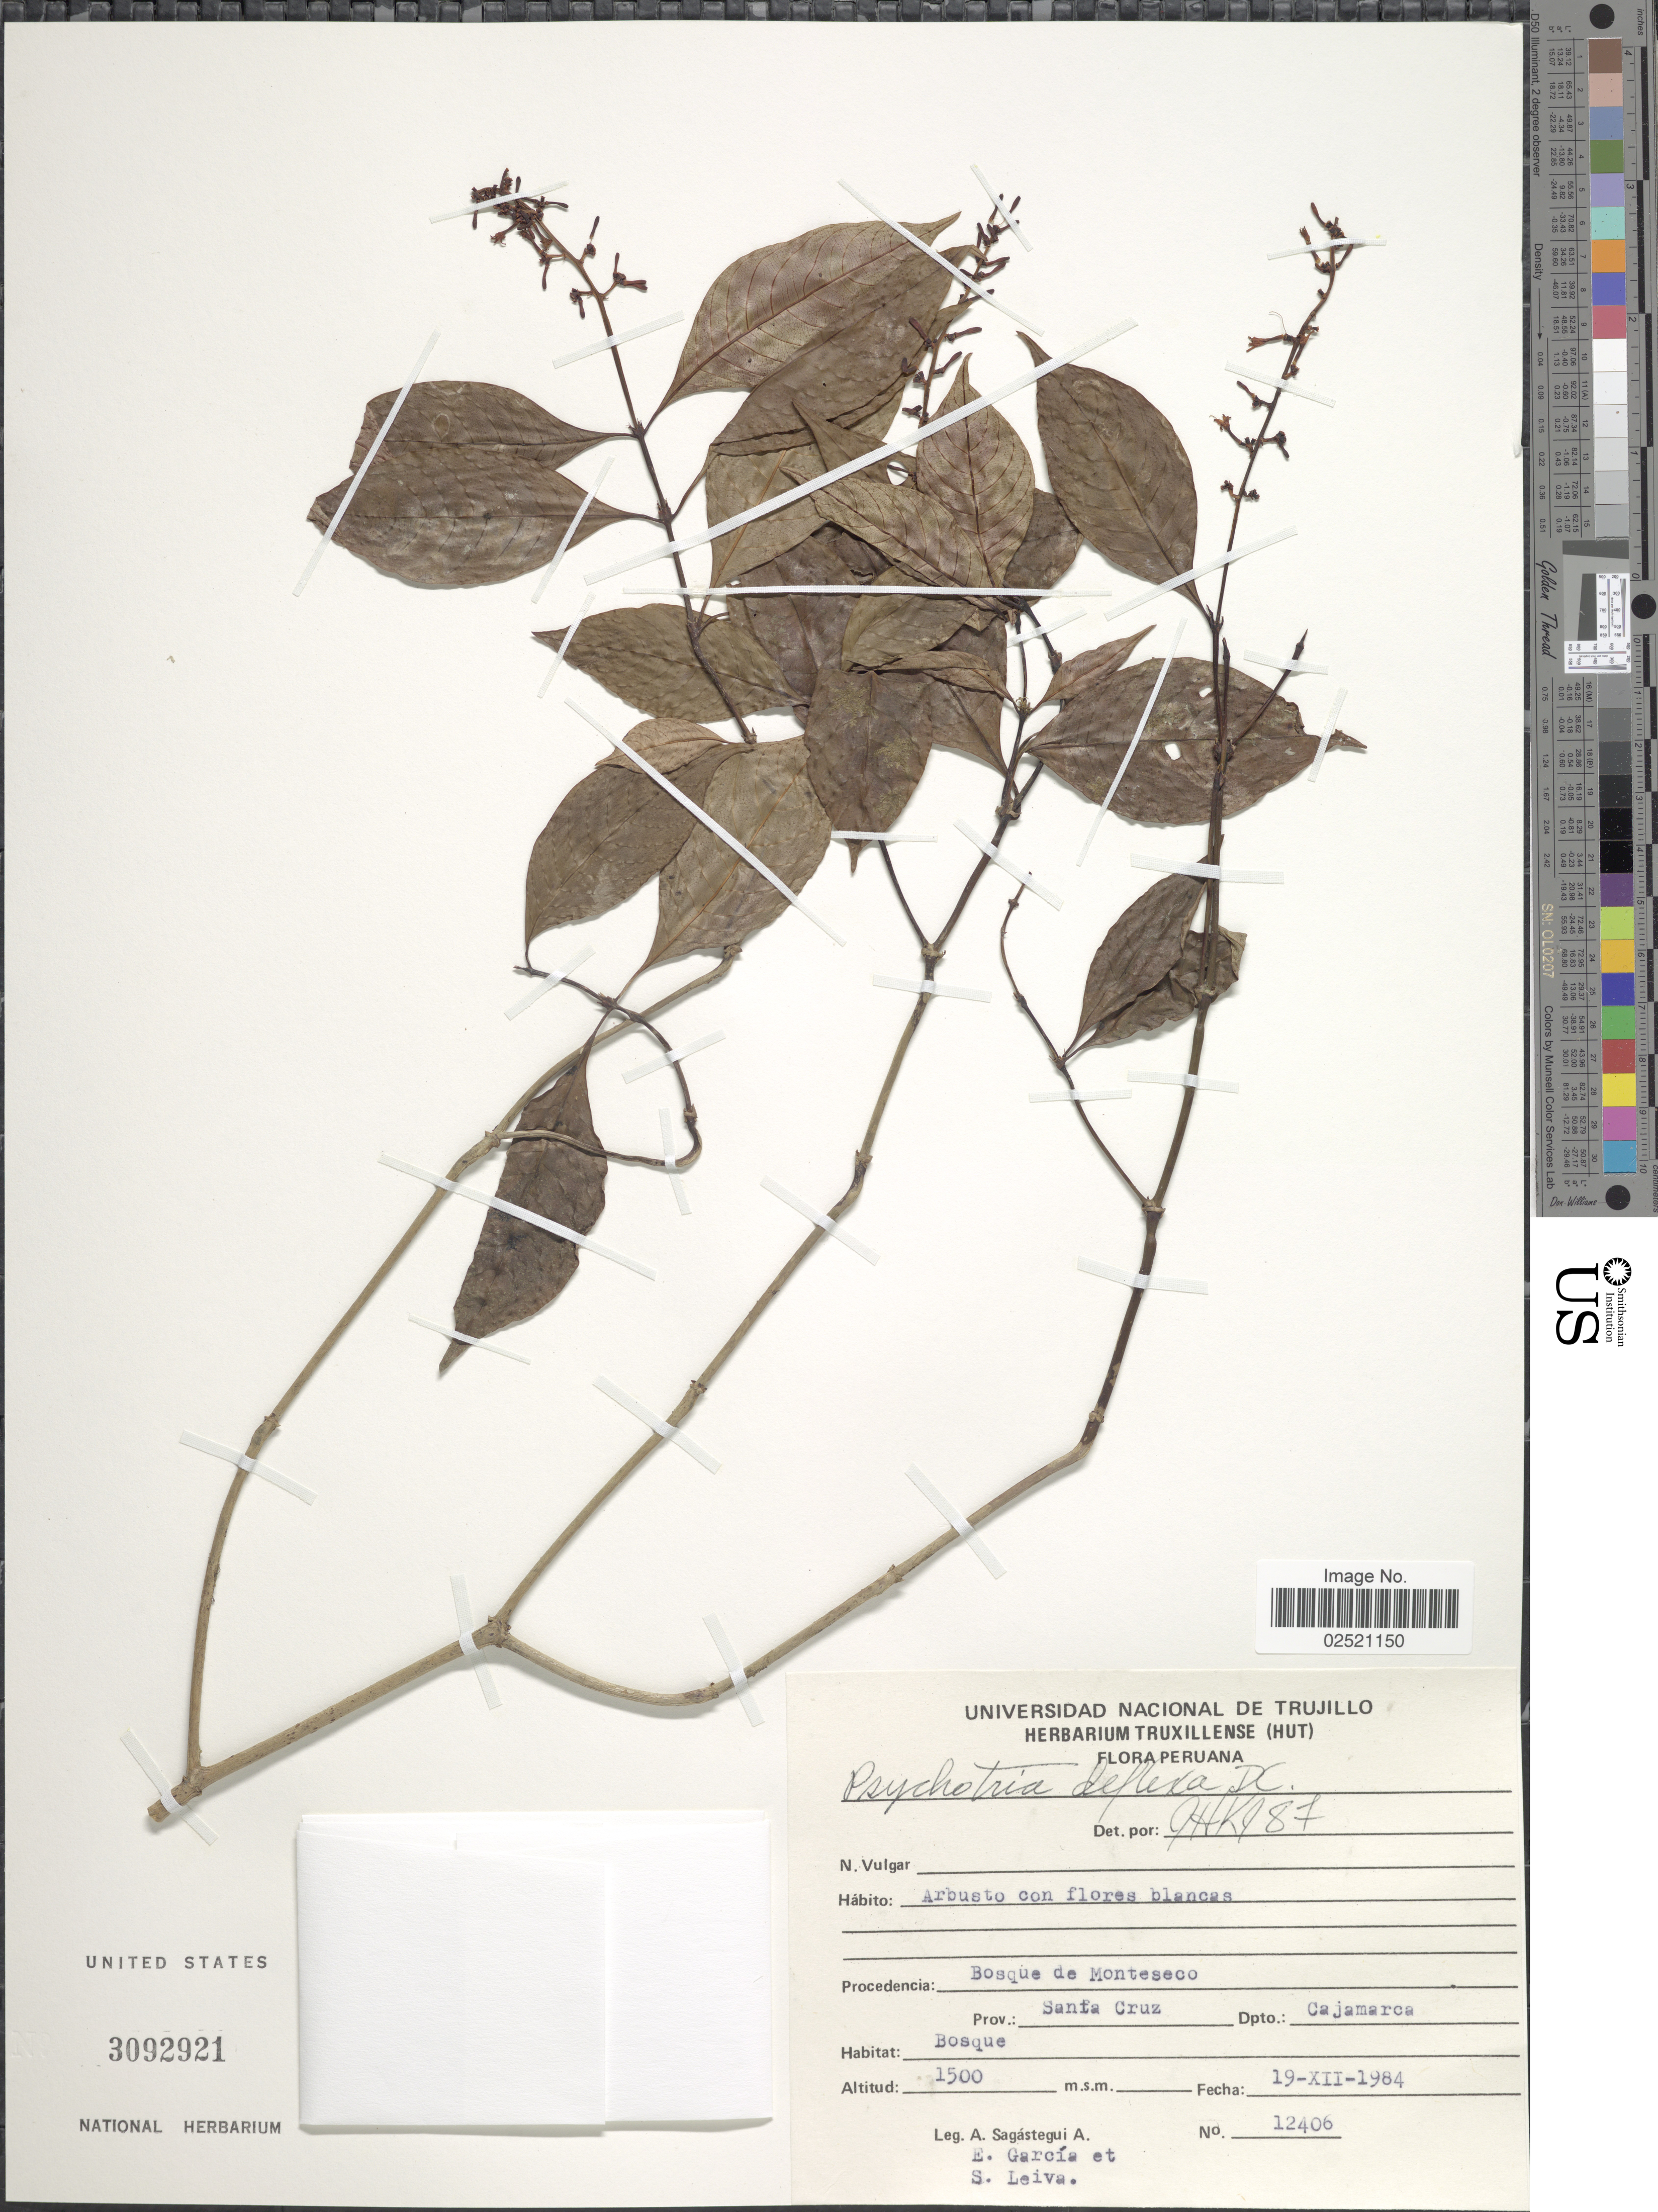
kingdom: Plantae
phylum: Tracheophyta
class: Magnoliopsida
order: Gentianales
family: Rubiaceae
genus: Psychotria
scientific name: Psychotria deflexa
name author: DC.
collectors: E. García & S. Leiva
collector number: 12406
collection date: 1984-12-19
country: Peru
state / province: Cajamarca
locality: Procedencia: Bosque de Monteseco, Prov.: Santa Cruz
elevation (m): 1500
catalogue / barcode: US 3092921